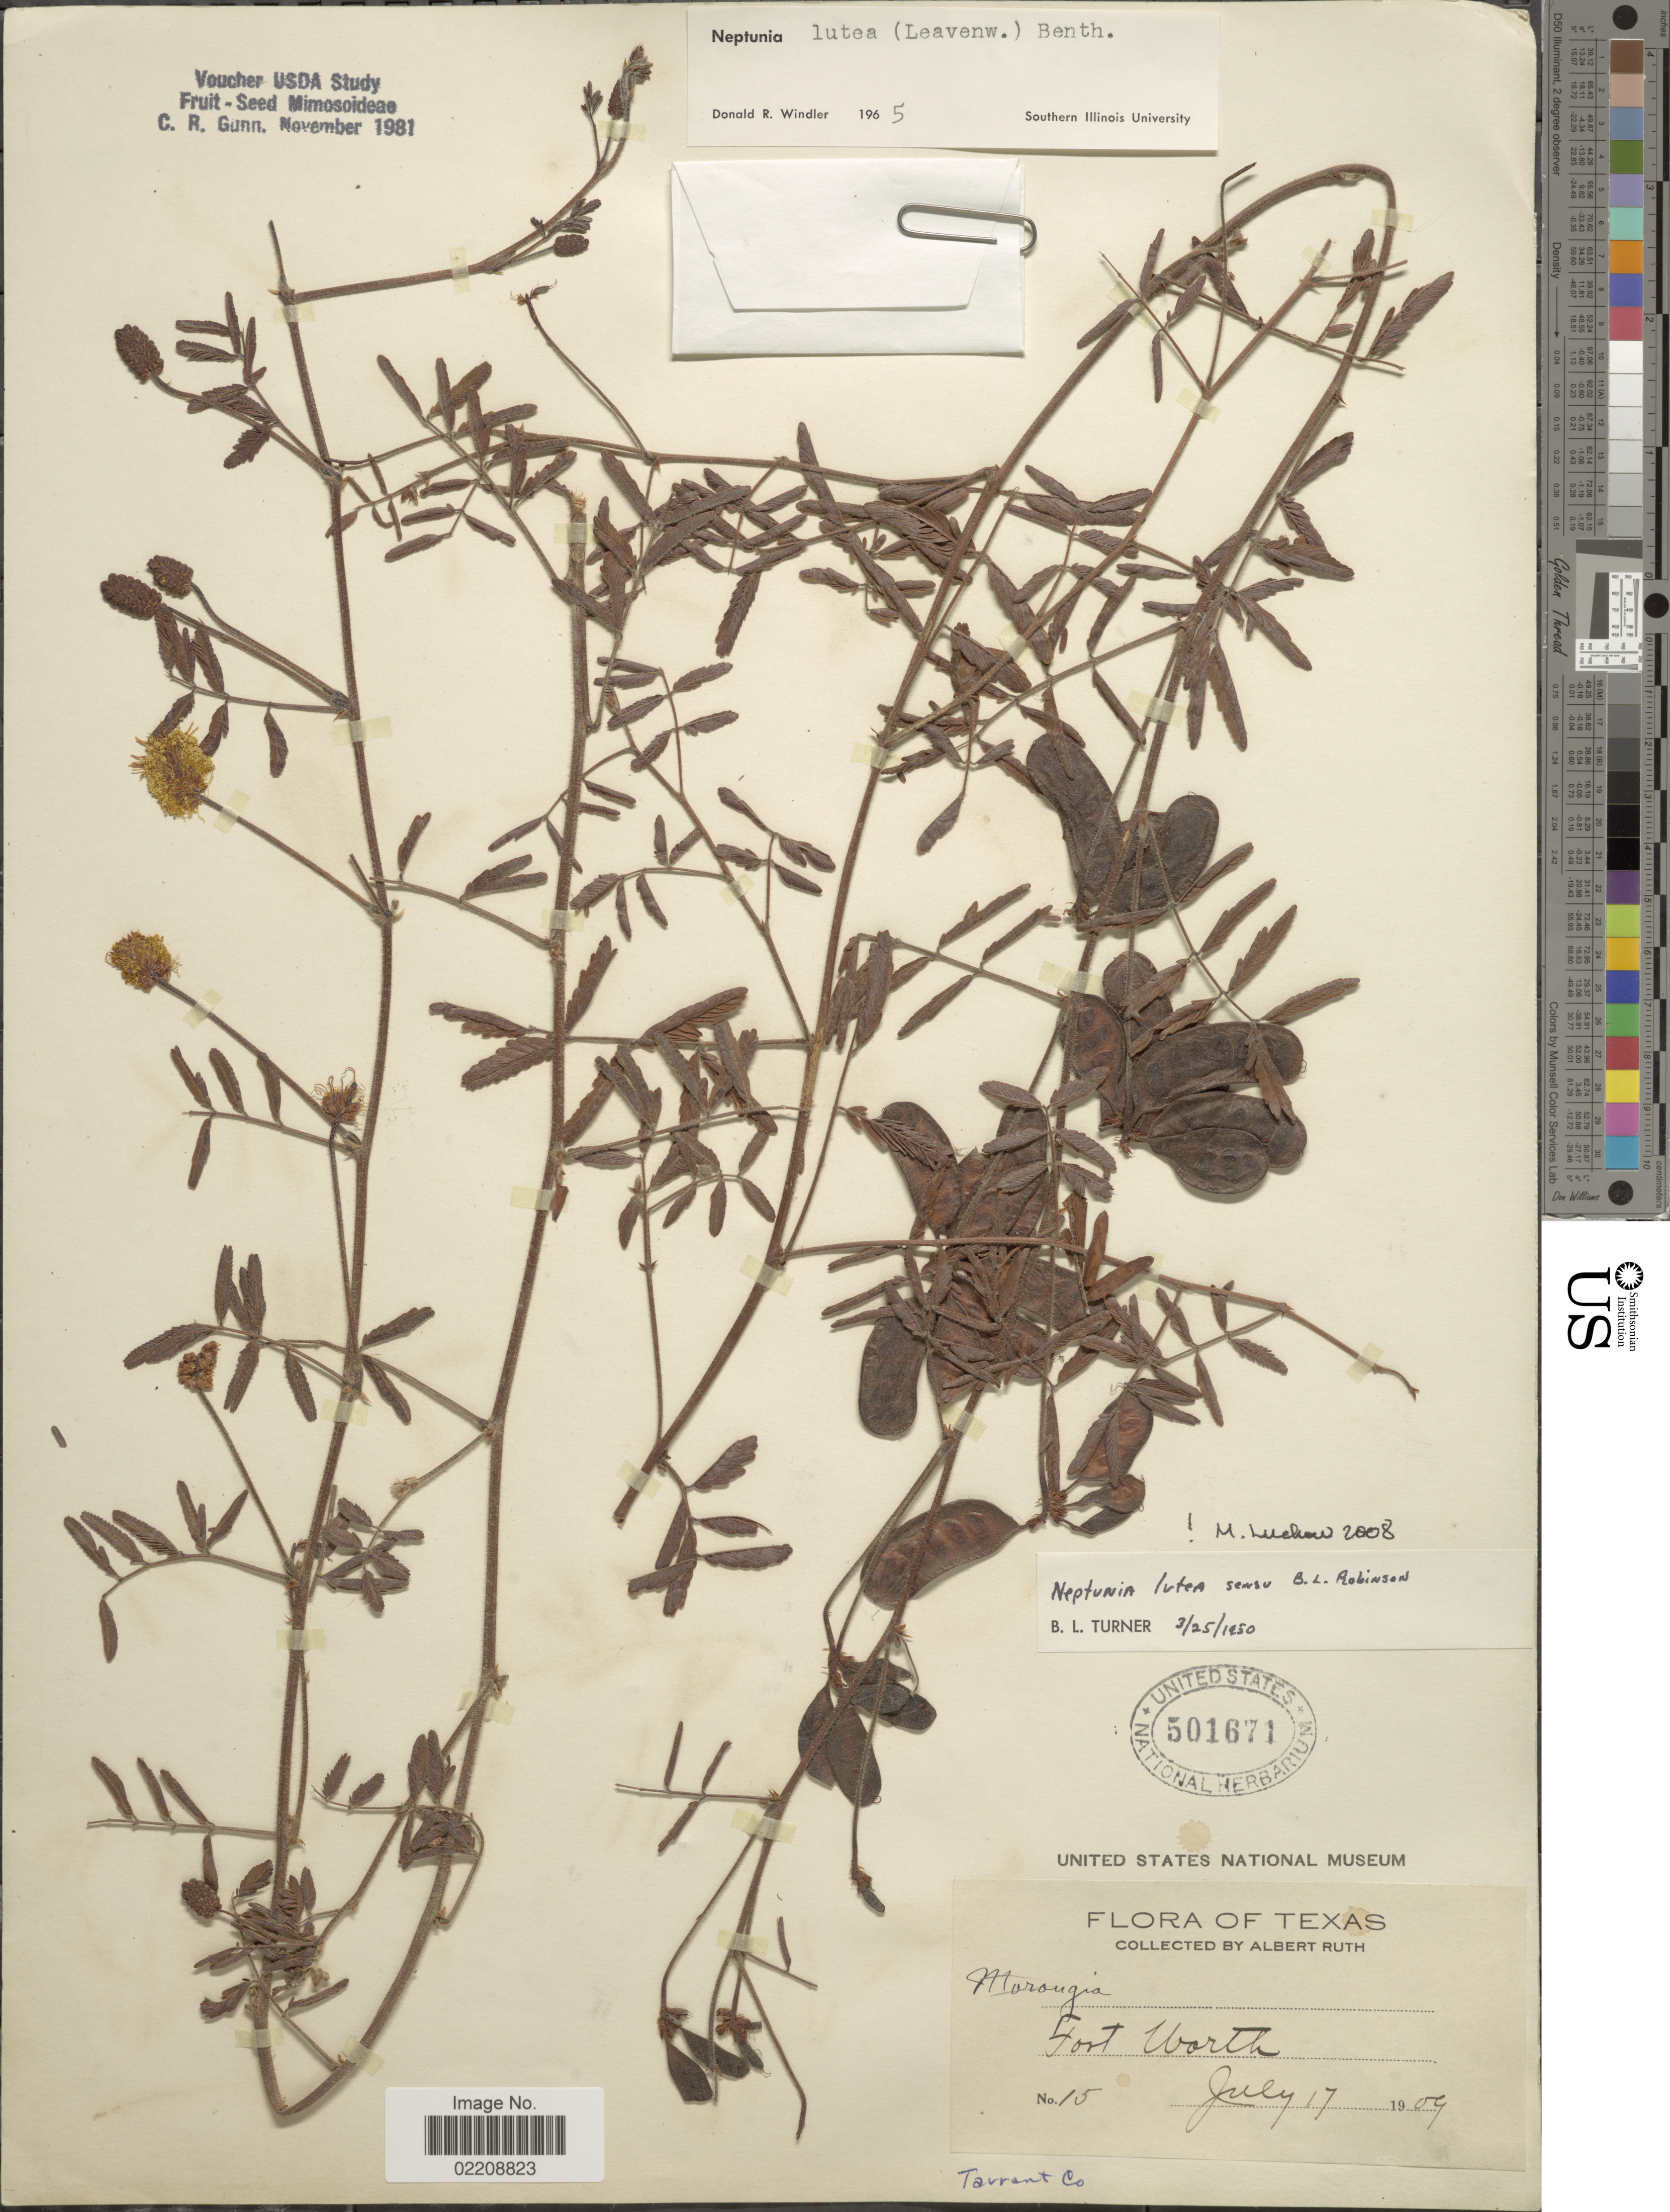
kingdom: Plantae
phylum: Tracheophyta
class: Magnoliopsida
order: Fabales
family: Fabaceae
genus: Neptunia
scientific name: Neptunia lutea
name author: (Leavenw.) Benth.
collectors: A. Ruth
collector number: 15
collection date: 1909-07-17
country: United States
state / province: Texas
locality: Fort Worth, Tarrant Co.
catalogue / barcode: US 501671